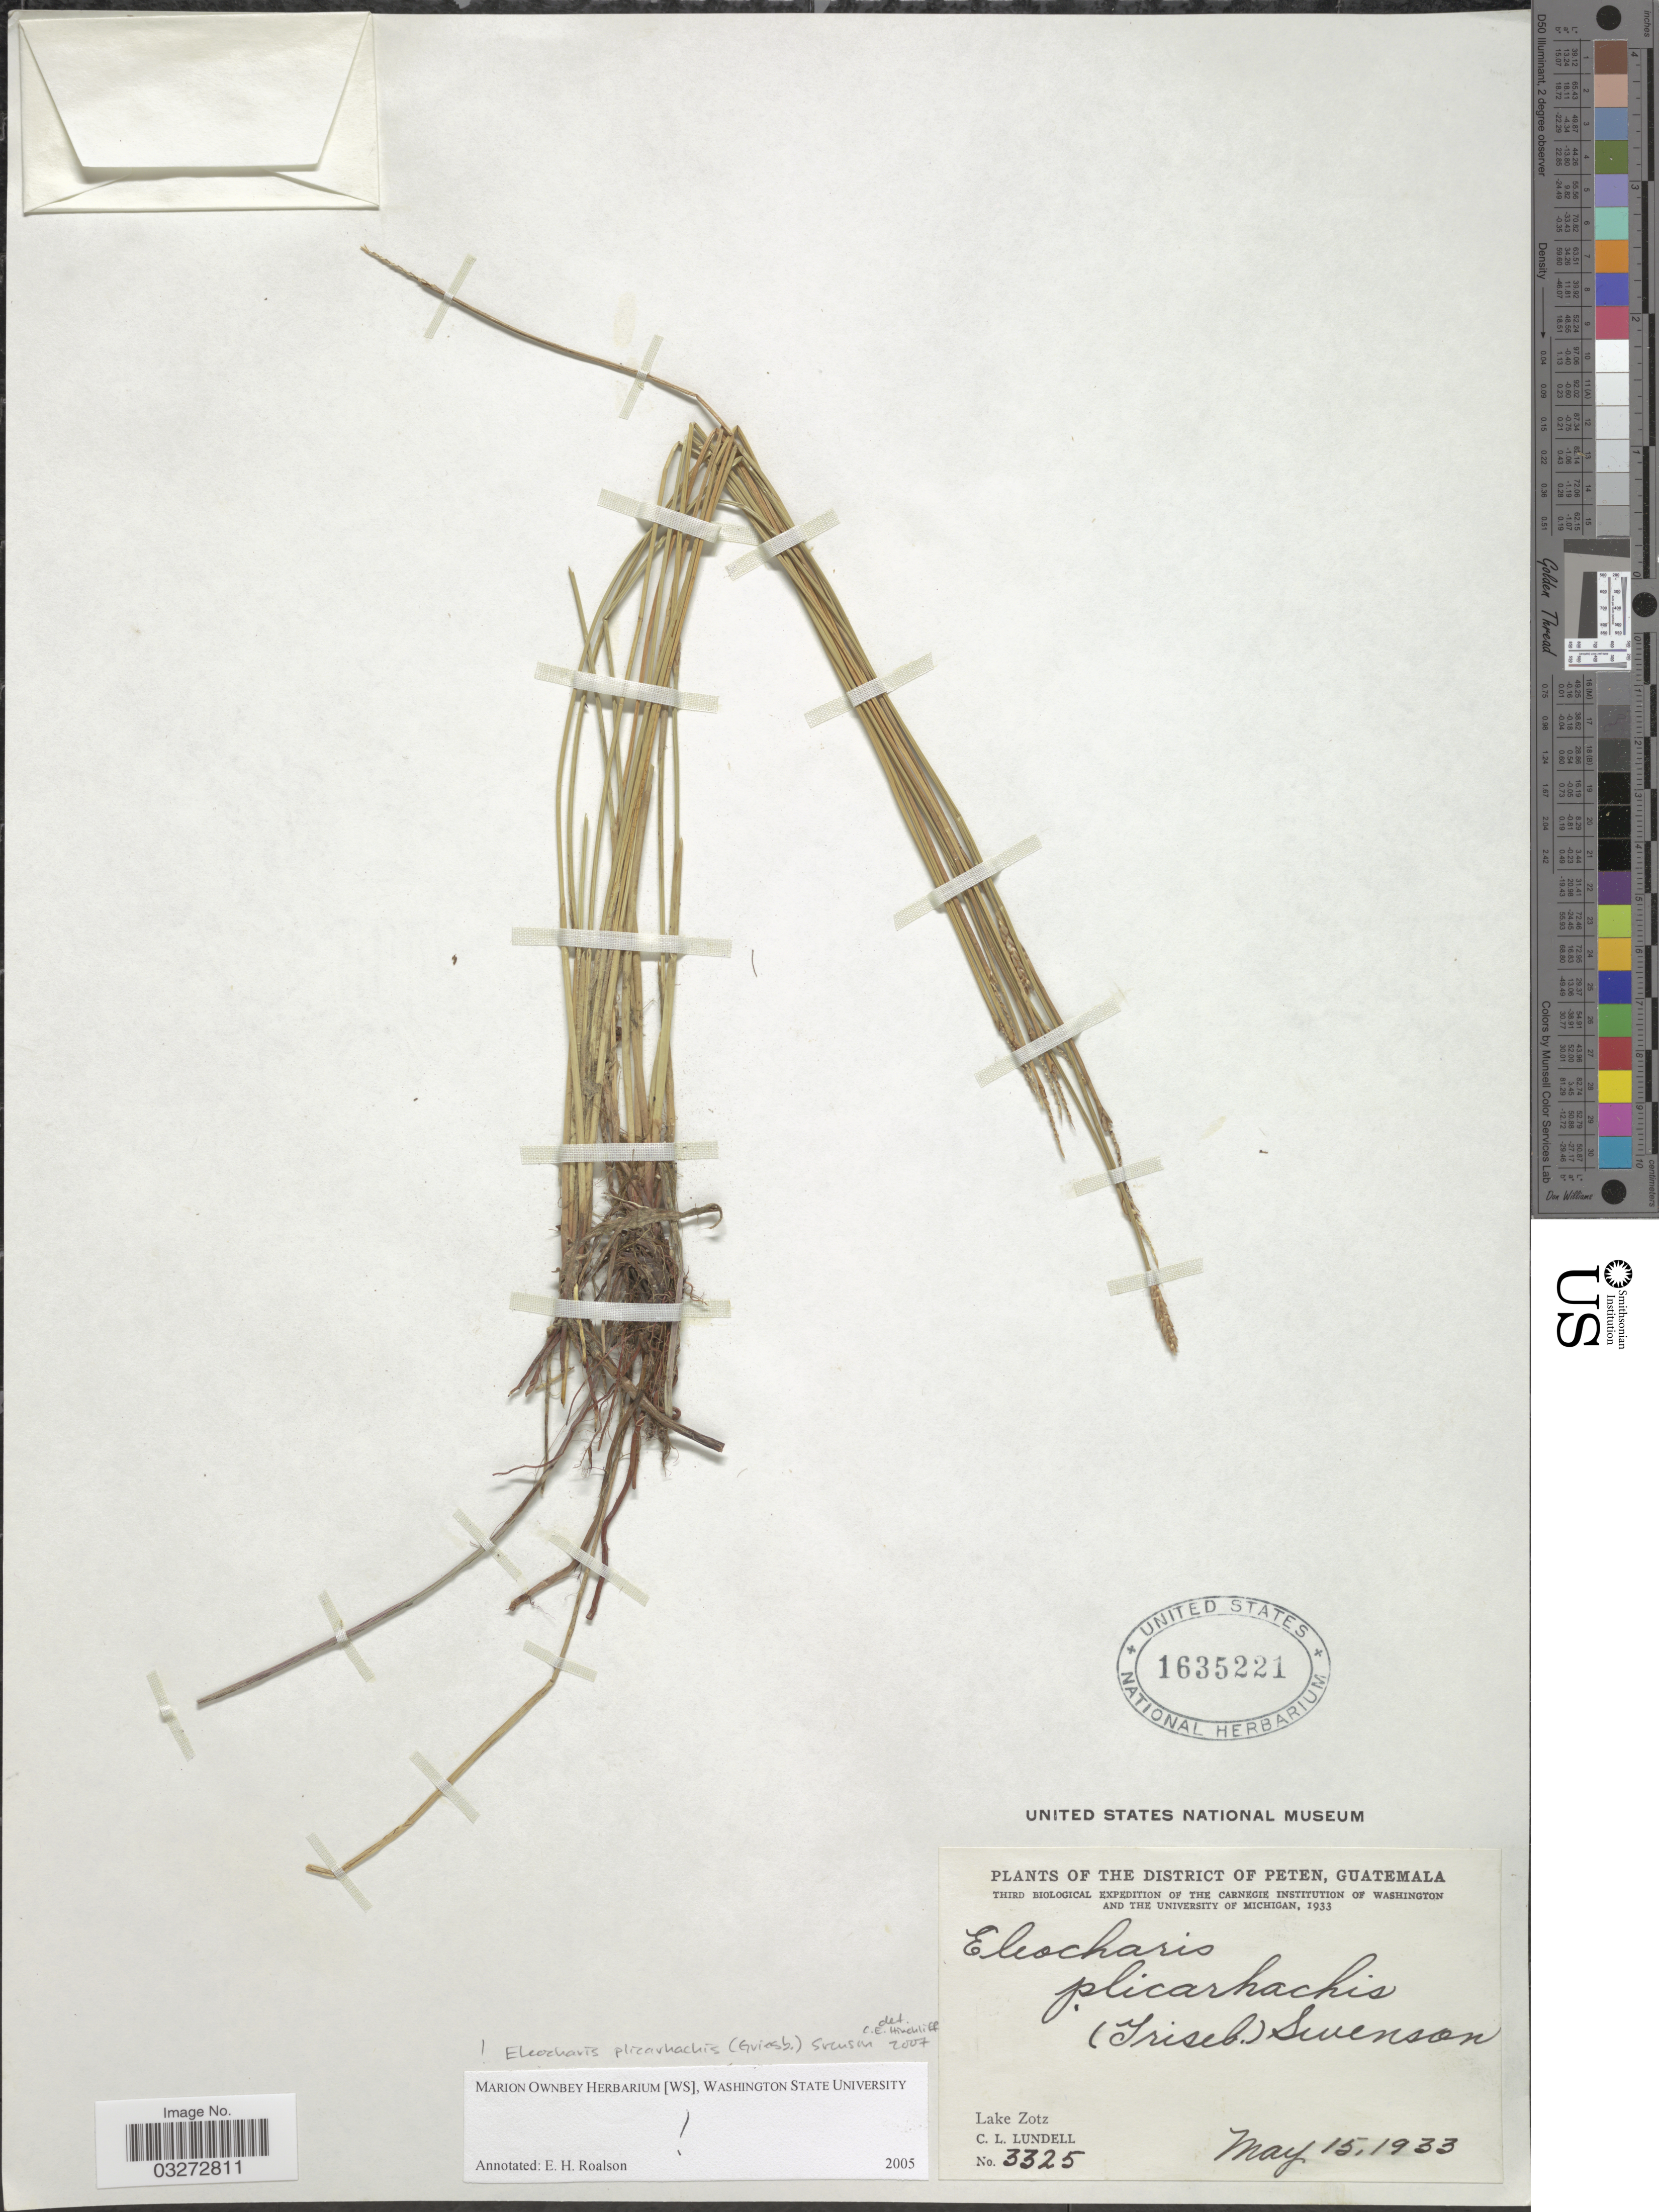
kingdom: Plantae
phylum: Tracheophyta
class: Liliopsida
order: Poales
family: Cyperaceae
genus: Eleocharis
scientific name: Eleocharis plicarhachis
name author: (Griseb.) Svenson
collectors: C. L. Lundell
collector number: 3325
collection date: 1933-05-15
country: Guatemala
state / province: El Petén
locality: District of Peten. Lake Zotz.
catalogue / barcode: US 1635221